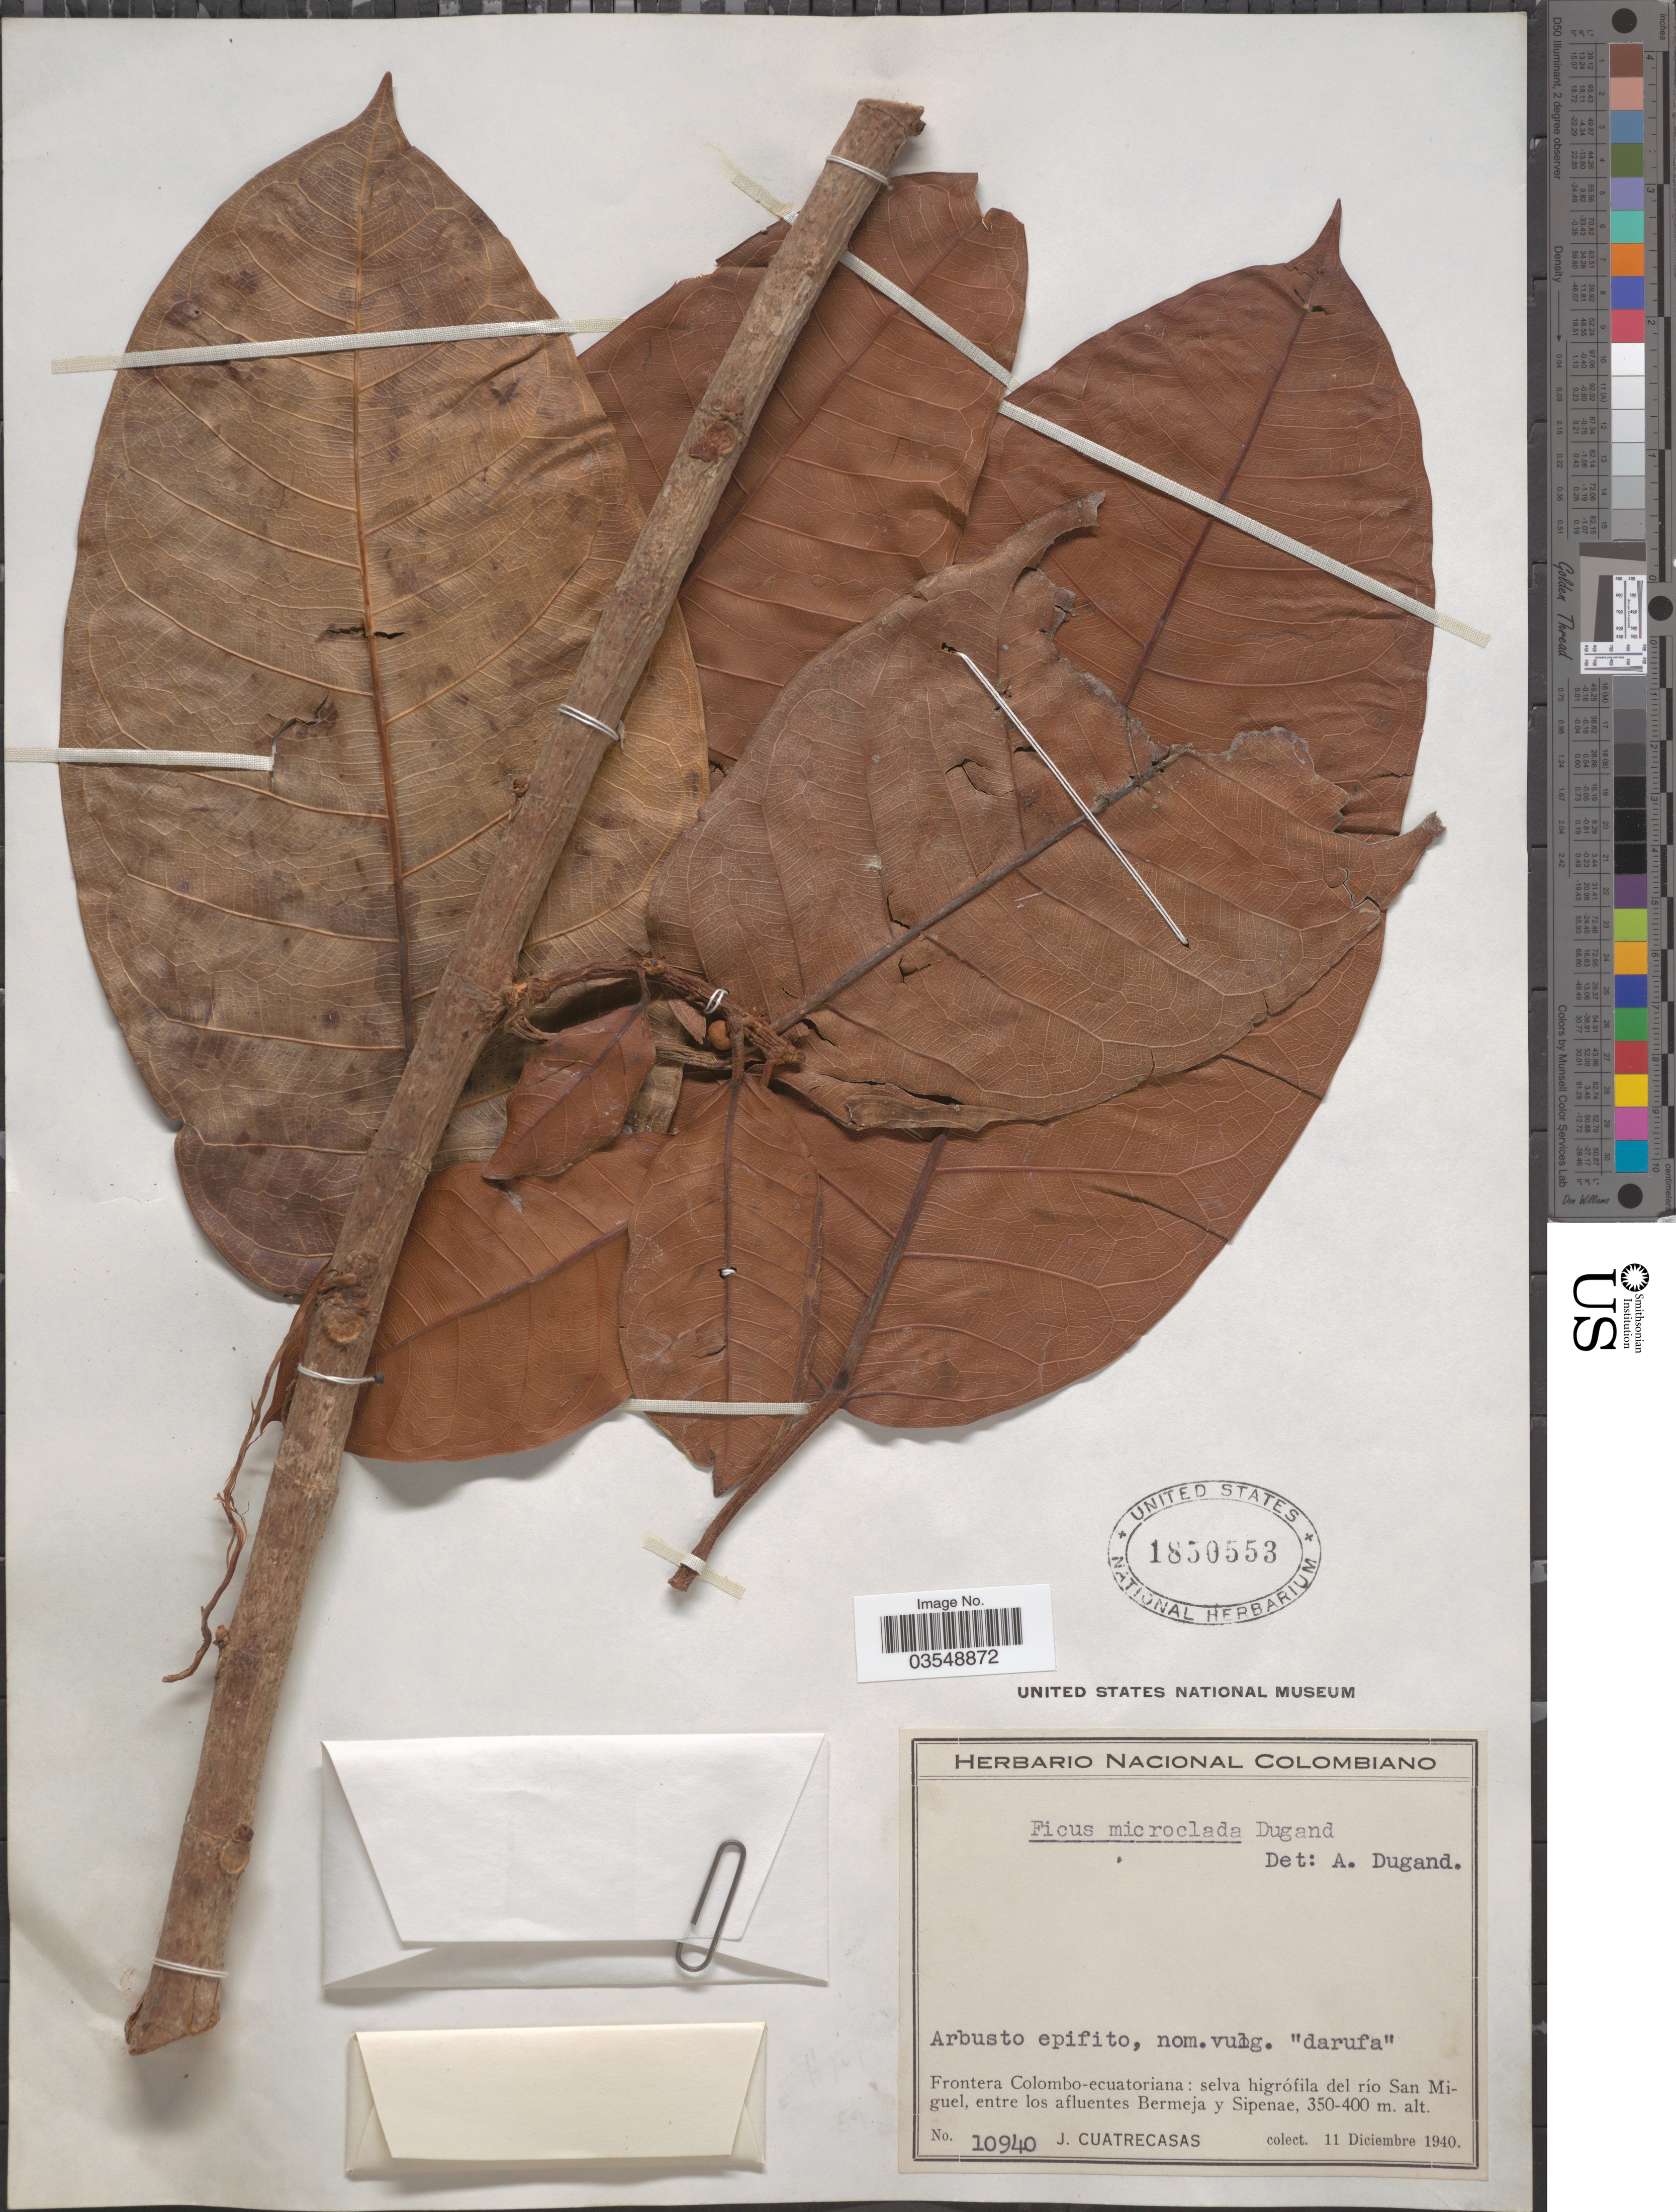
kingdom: Plantae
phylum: Tracheophyta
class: Magnoliopsida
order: Rosales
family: Moraceae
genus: Ficus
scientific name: Ficus microclada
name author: Dugand G.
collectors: J. Cuatrecasas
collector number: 10940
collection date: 1940-12-11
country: Colombia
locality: Frontera Colombo-ecuatoriana: selva higrófila del río San Miguel, entre los afluentes Bermeja y Sipenae.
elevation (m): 350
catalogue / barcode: US 1850553